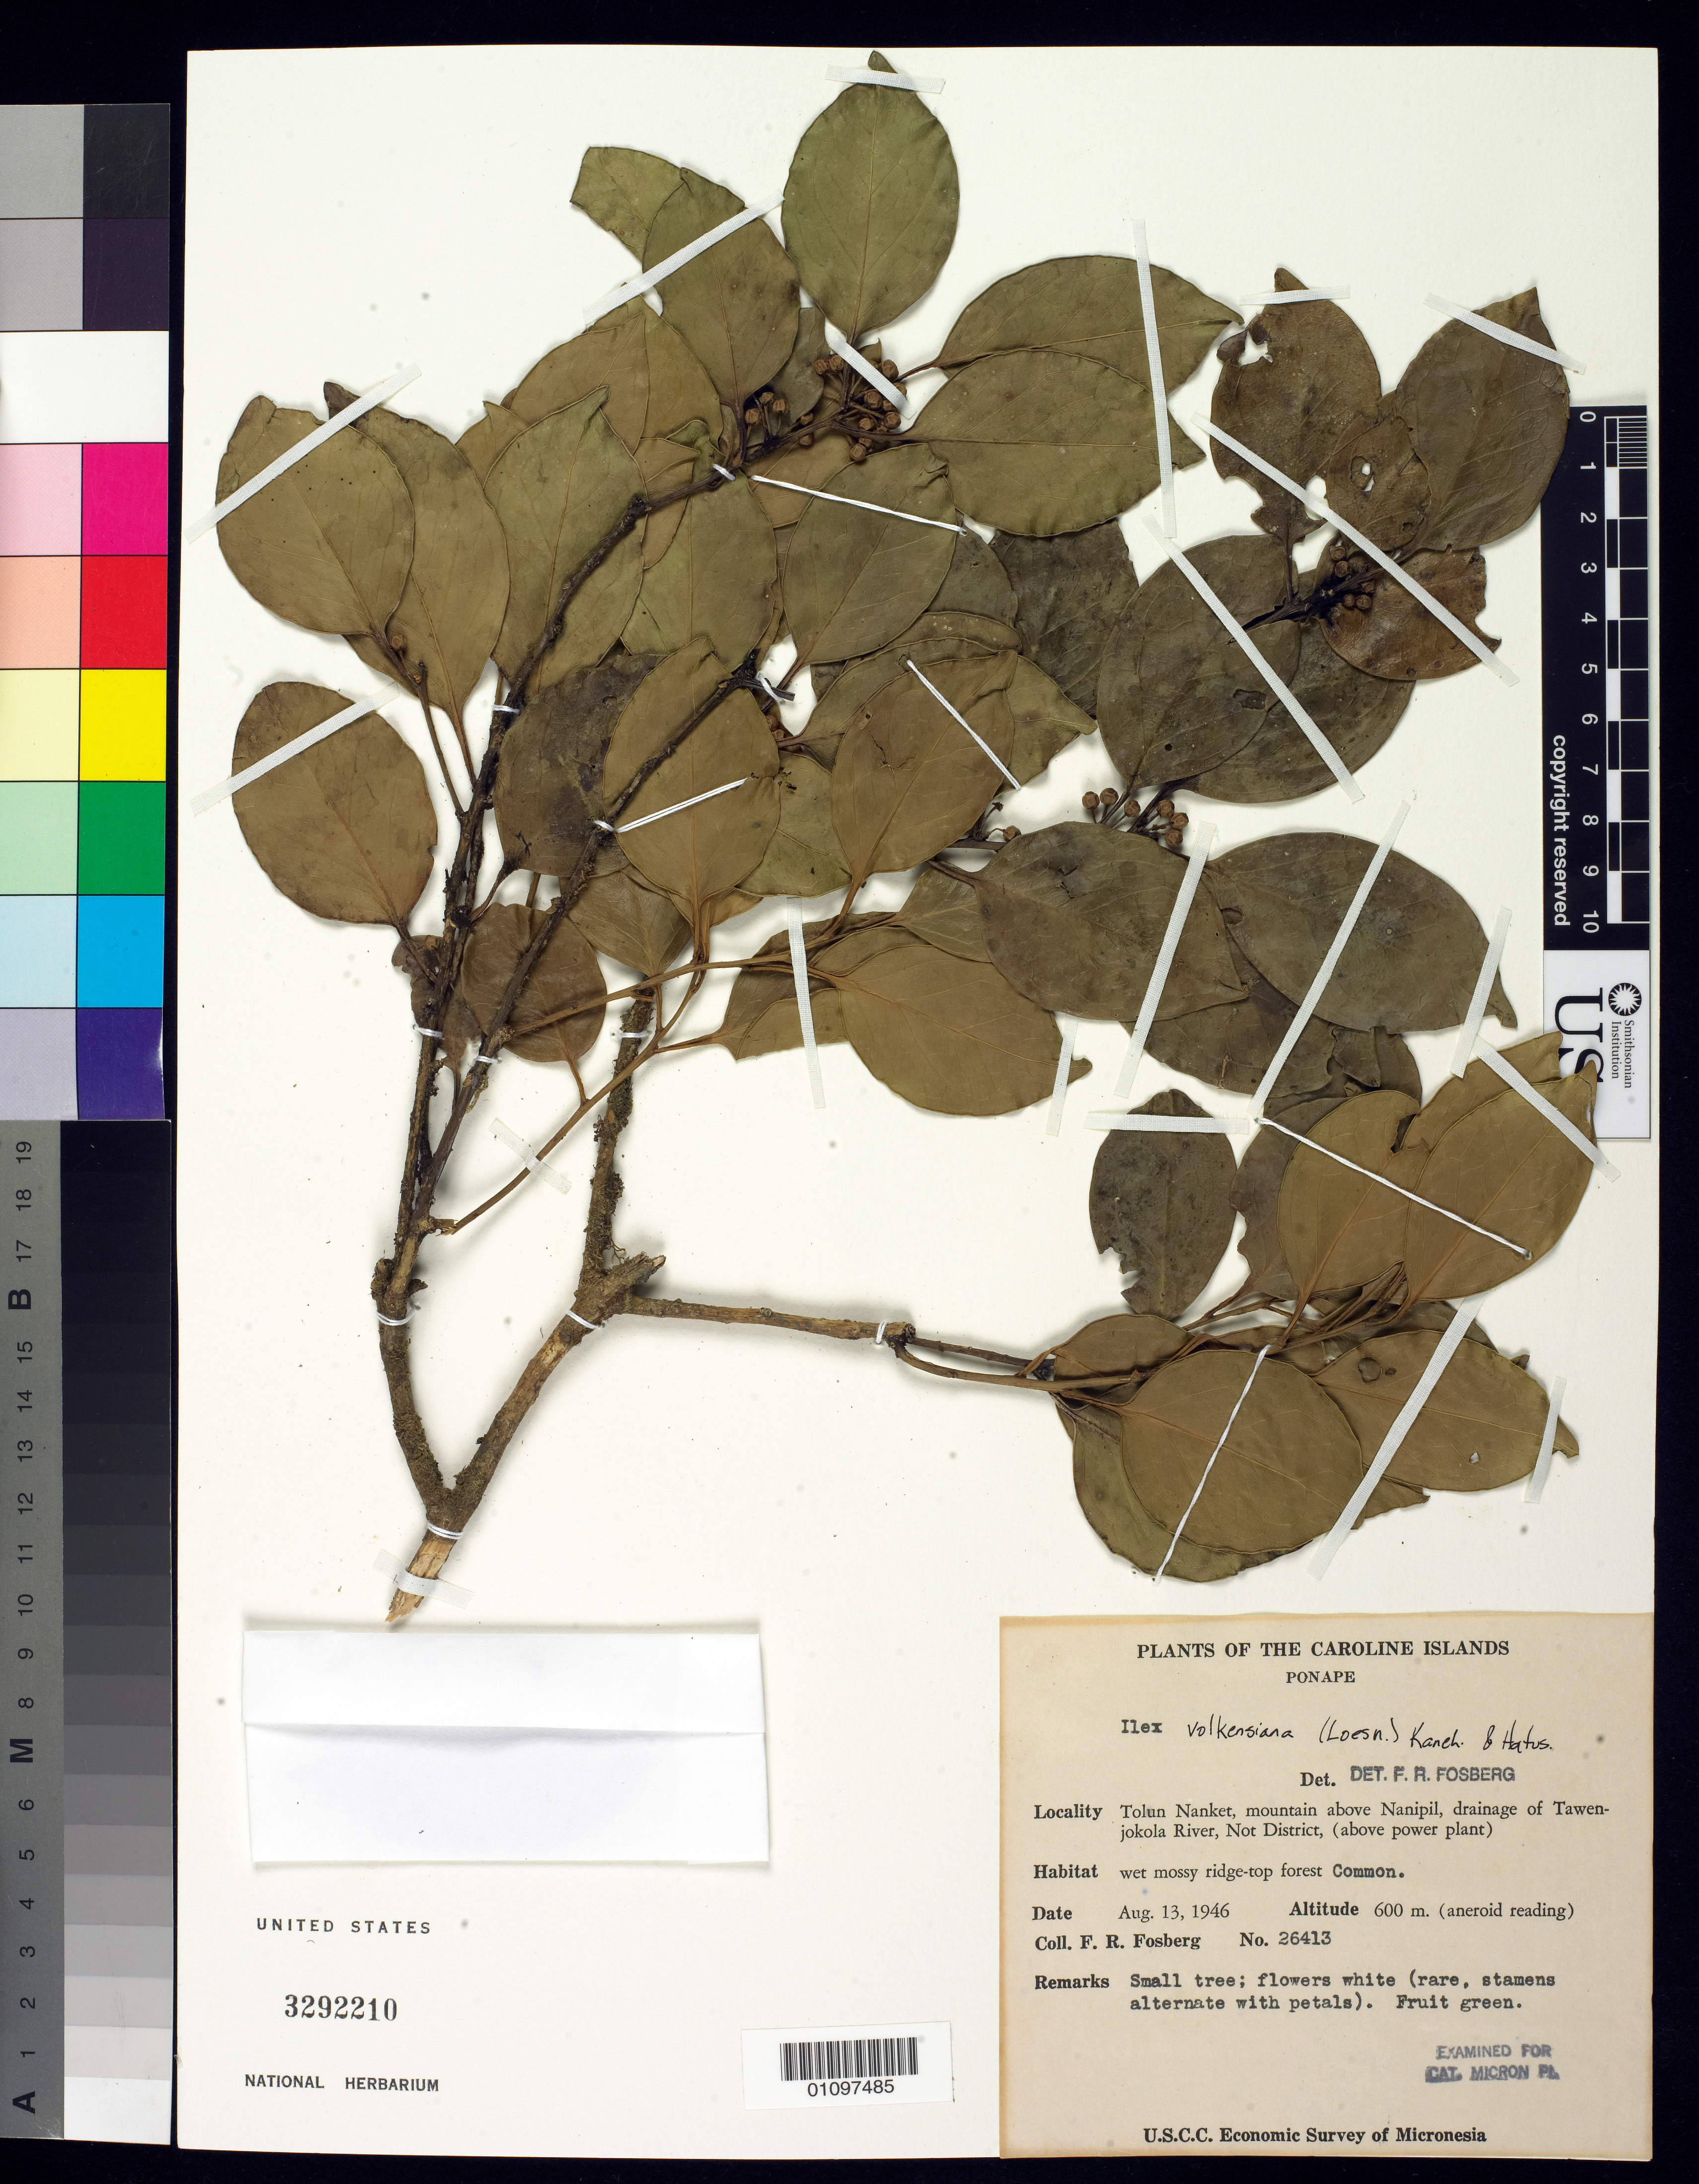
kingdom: Plantae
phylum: Tracheophyta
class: Magnoliopsida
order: Aquifoliales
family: Aquifoliaceae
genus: Ilex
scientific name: Ilex volkensiana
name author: (Loes.) Kaneh. & Hatus.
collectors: F. R. Fosberg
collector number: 26413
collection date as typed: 13 Aug 1946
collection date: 1946-08-13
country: Micronesia, Federated States of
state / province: Pohnpei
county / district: Nett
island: Pohnpei [Ponape]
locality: Tolun nanket, above nanipil, drainage of Tawenjokola River. Not district. Above Power plant [= nett district.]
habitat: wet mossy ridge-top forest.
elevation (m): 500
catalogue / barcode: US 3292210